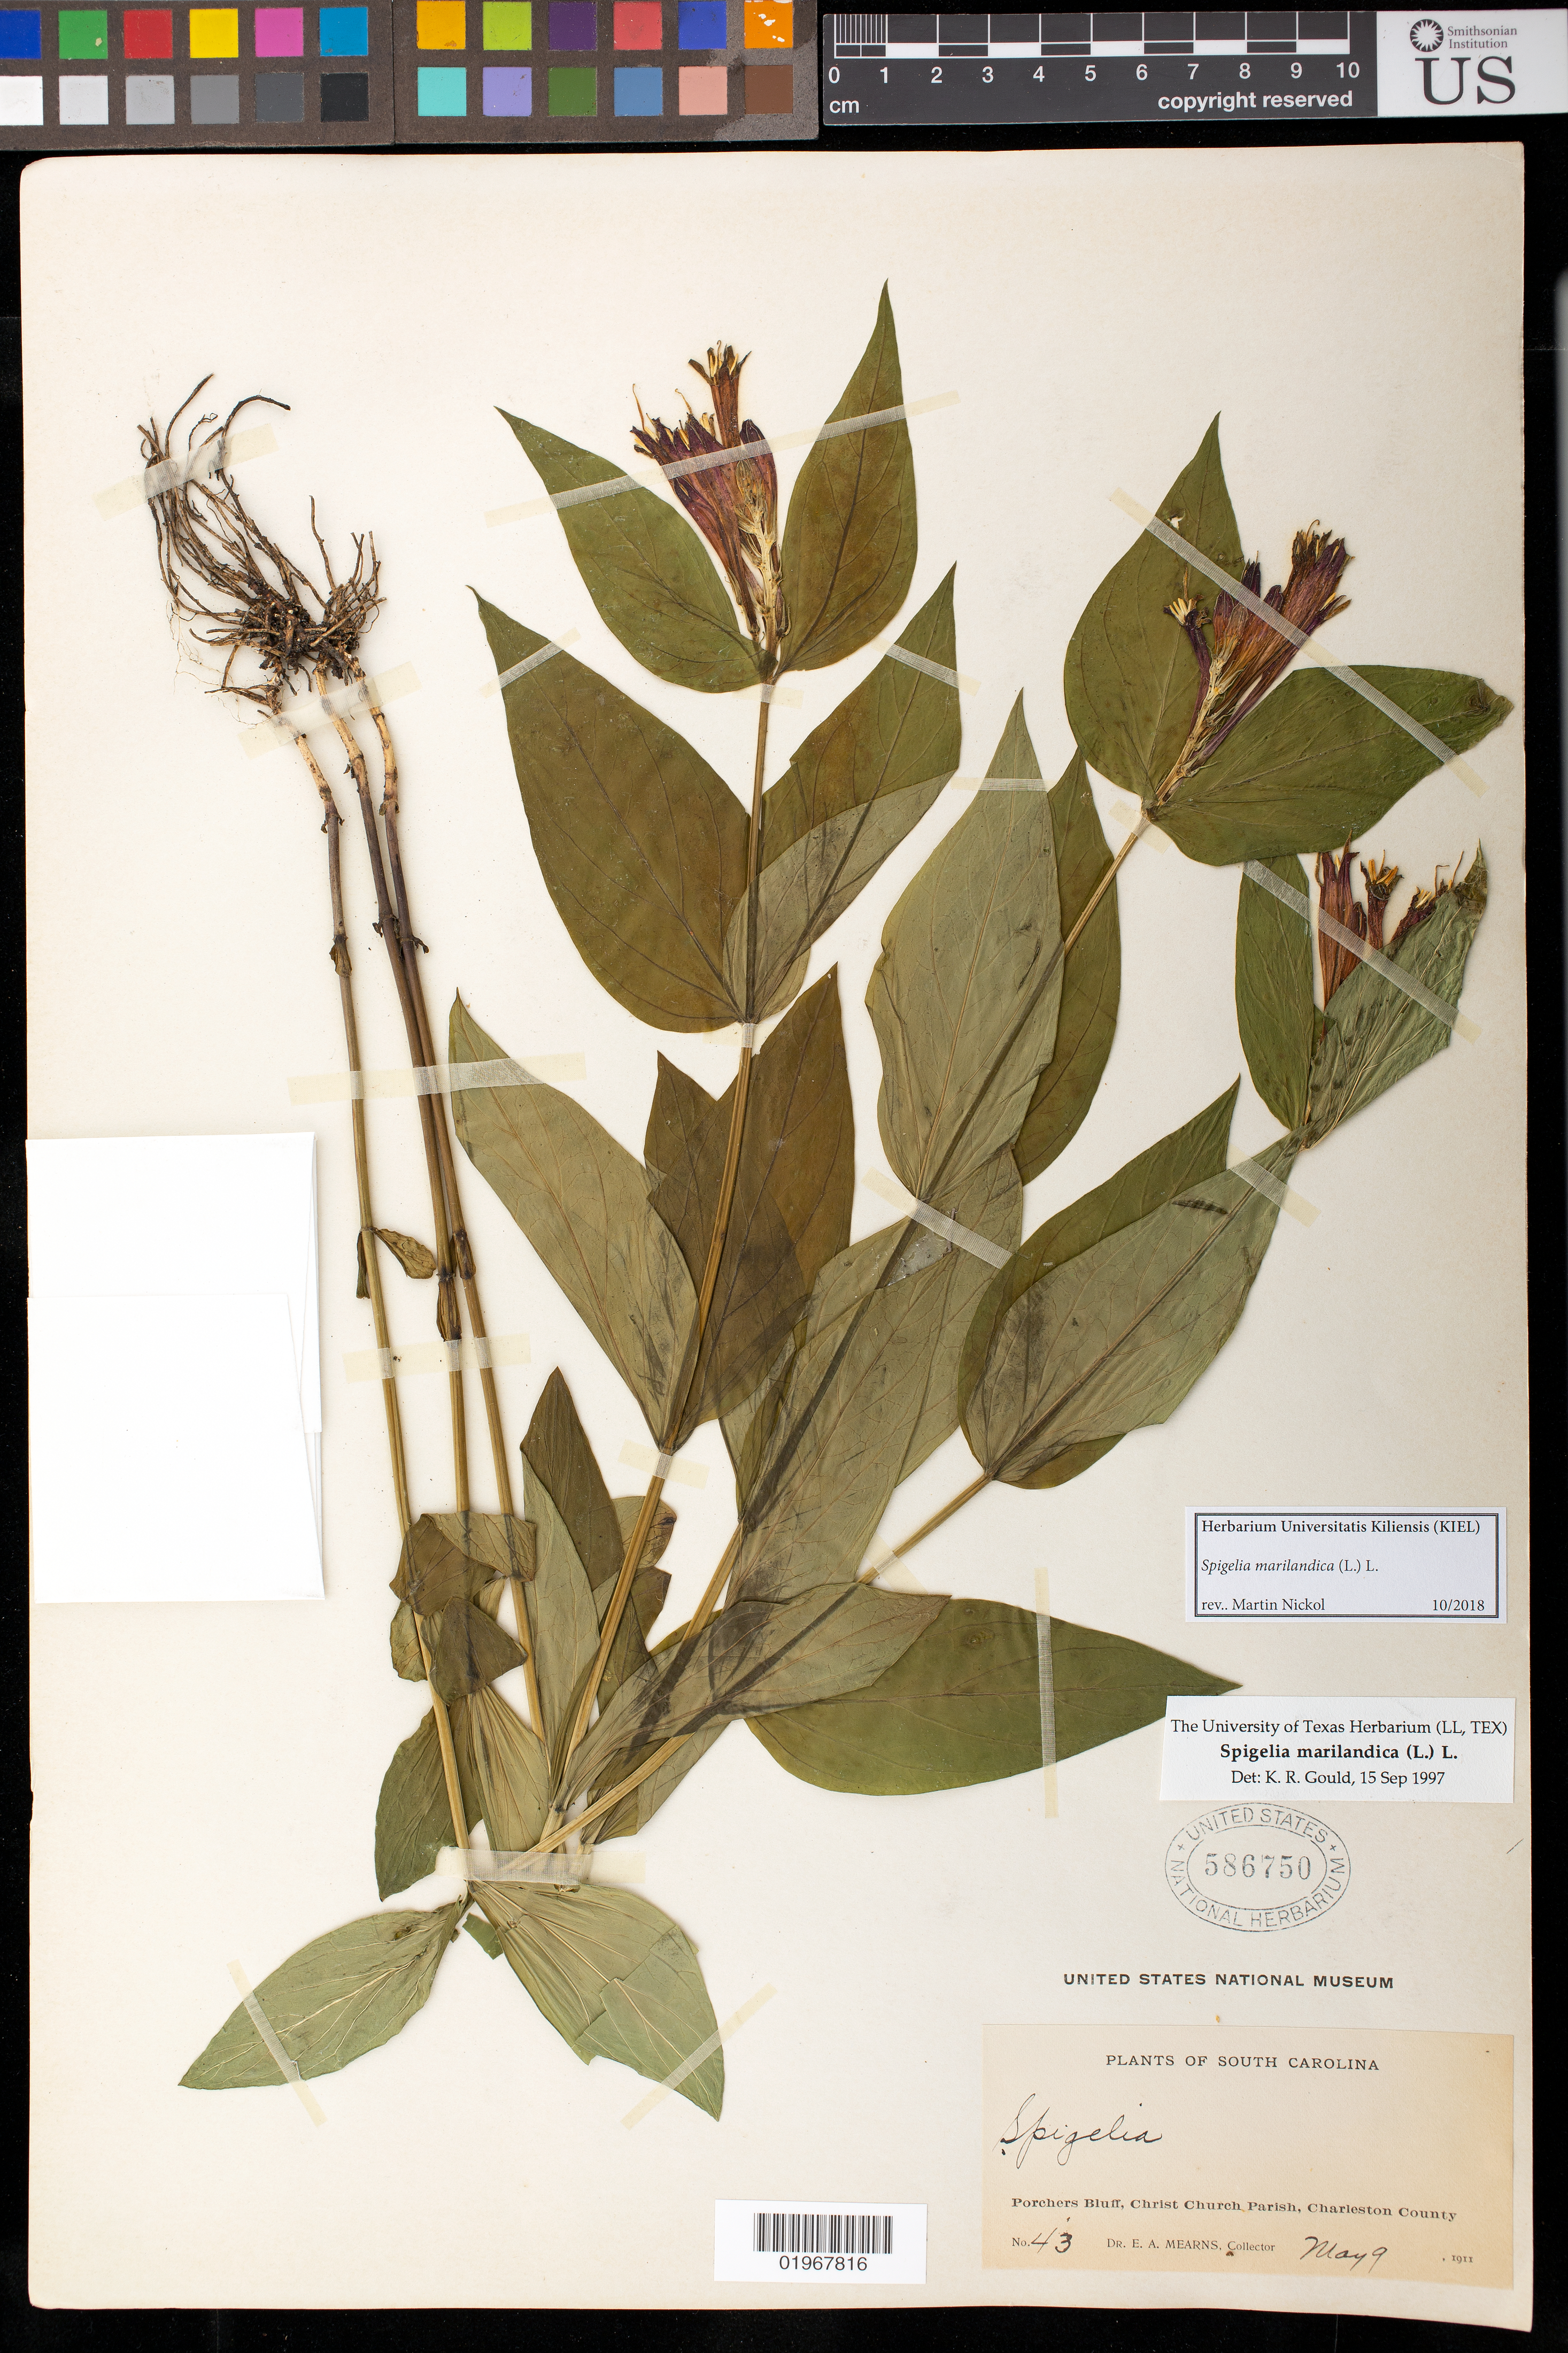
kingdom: Plantae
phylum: Tracheophyta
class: Magnoliopsida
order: Gentianales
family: Loganiaceae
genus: Spigelia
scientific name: Spigelia marilandica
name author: (L.) L.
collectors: E. A. Mearns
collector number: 43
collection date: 1911-05-09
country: United States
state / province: South Carolina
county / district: Charleston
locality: Porcher's bluff, Christ Church Parish.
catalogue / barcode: US 586750